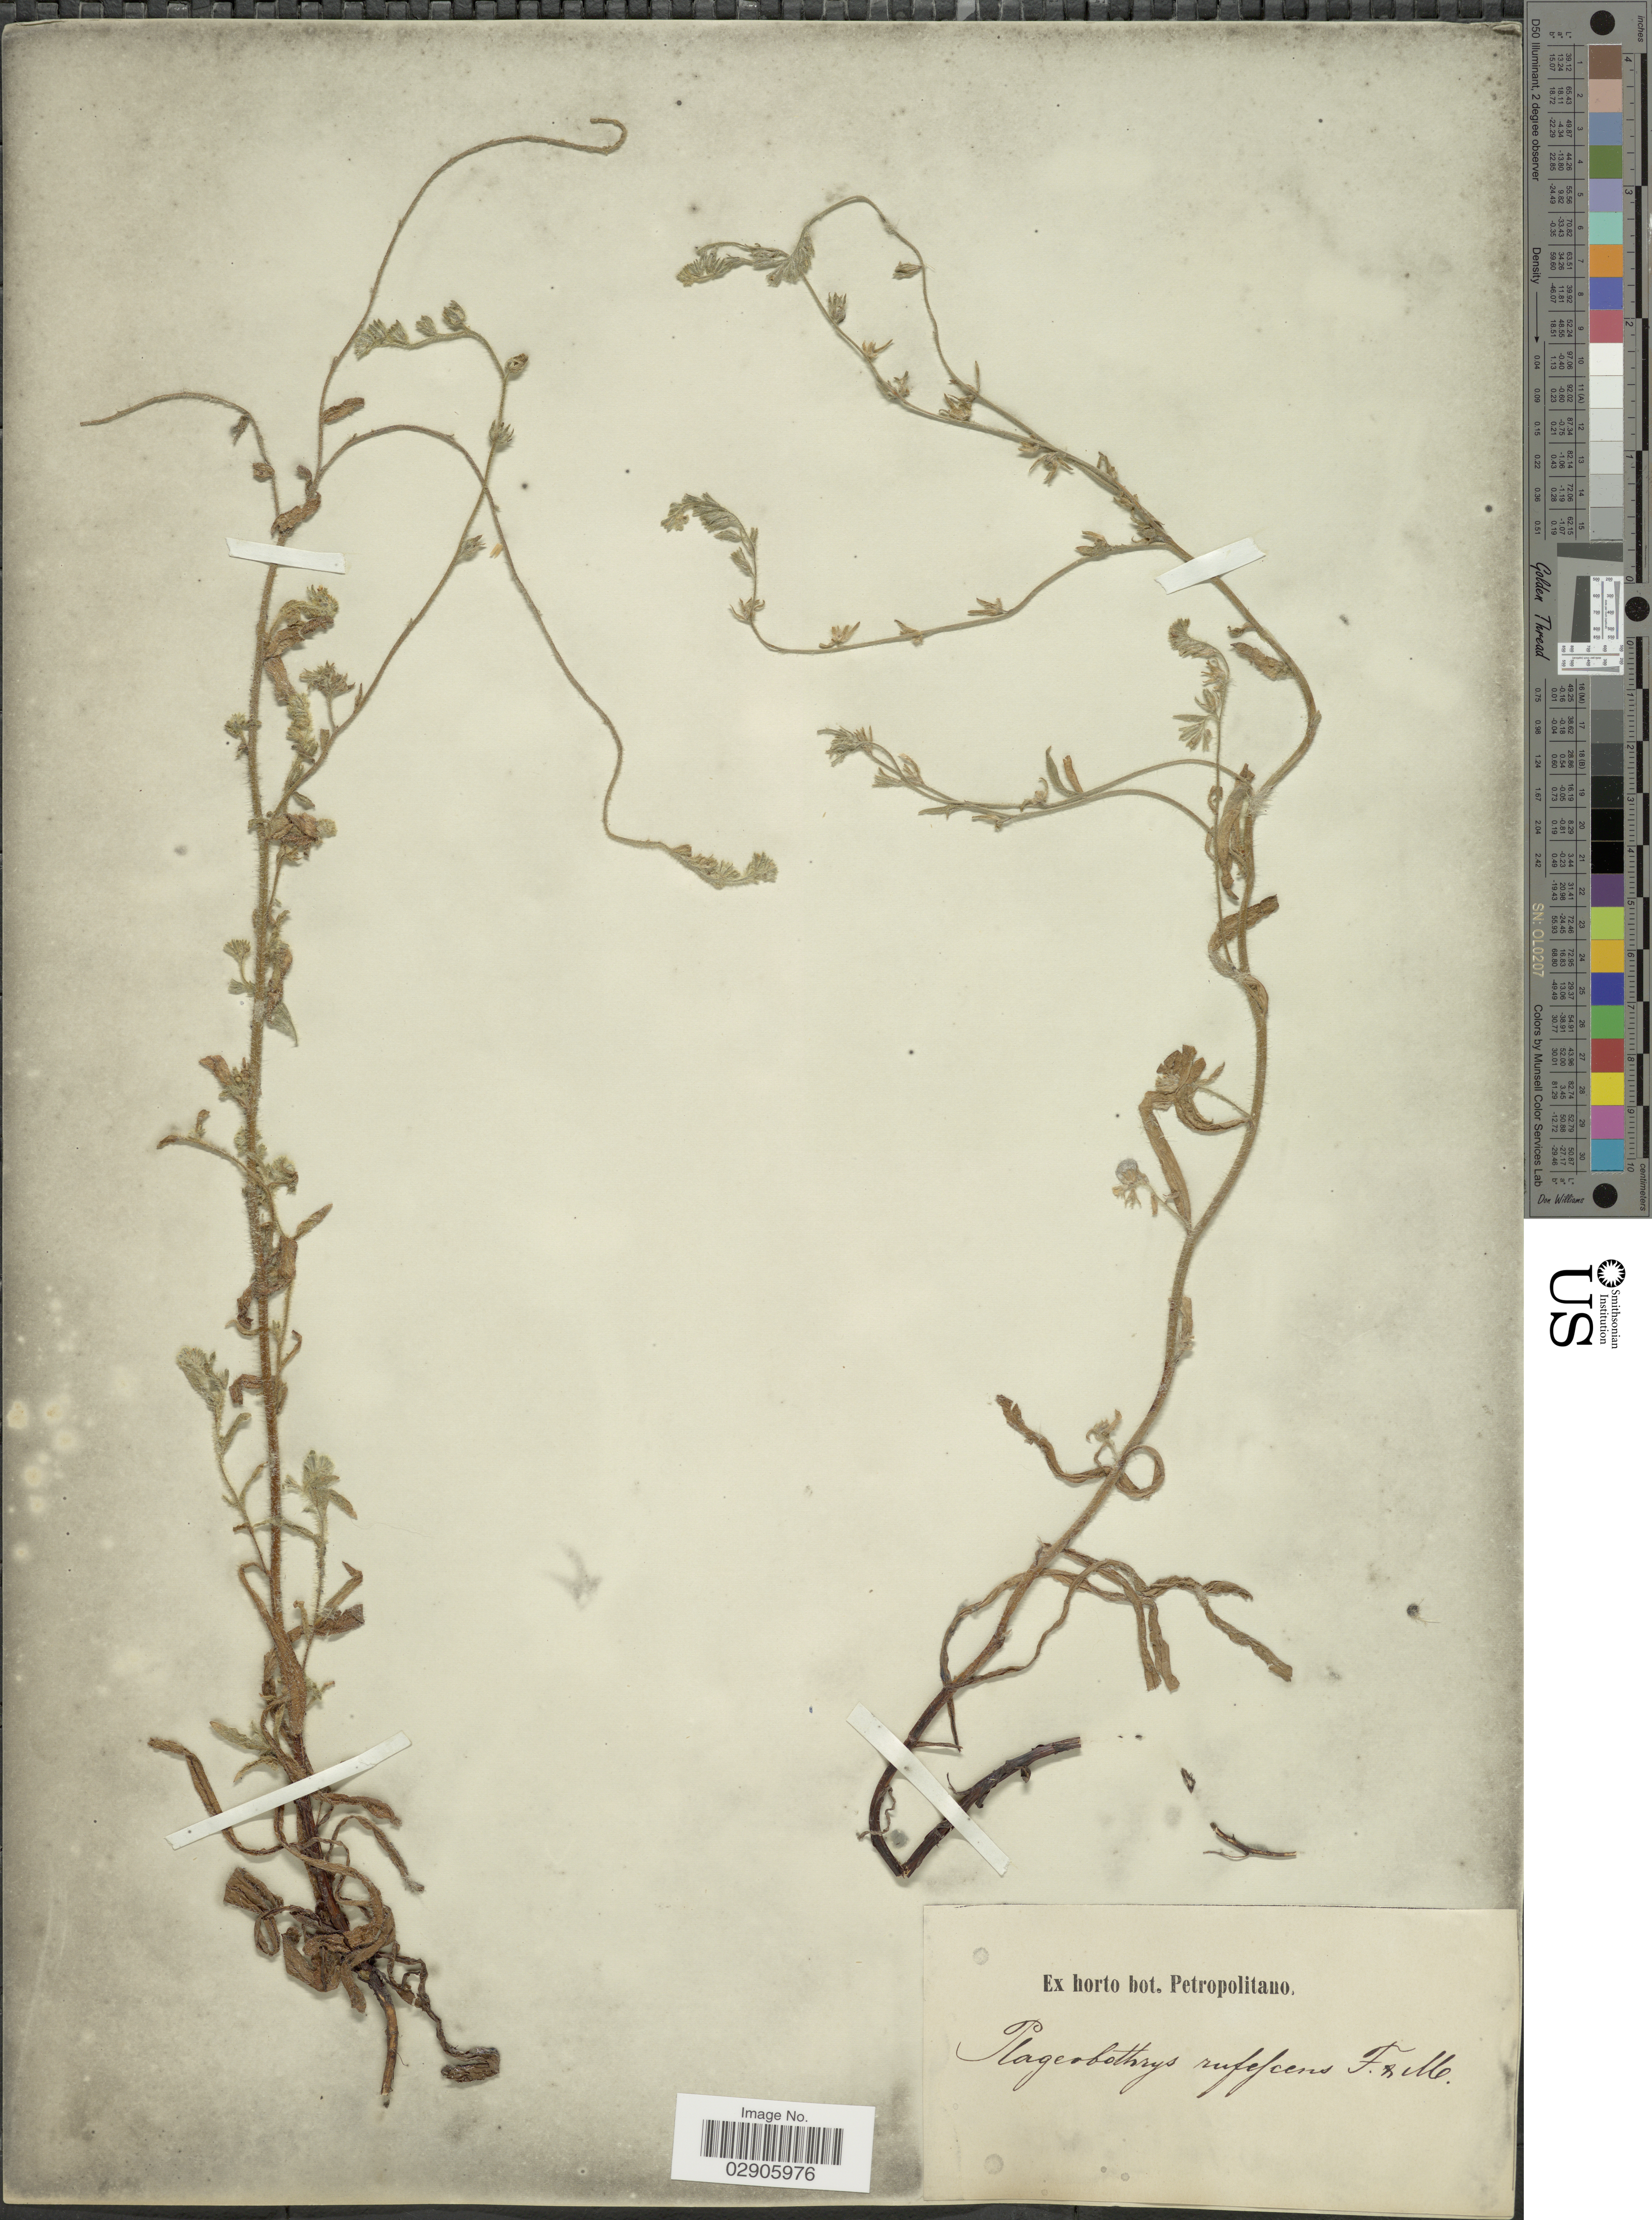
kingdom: Plantae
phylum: Tracheophyta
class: Magnoliopsida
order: Boraginales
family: Boraginaceae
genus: Plagiobothrys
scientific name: Plagiobothrys rufescens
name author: Fisch. & C.A. Mey.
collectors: ex Horto Bot. Petropolitano